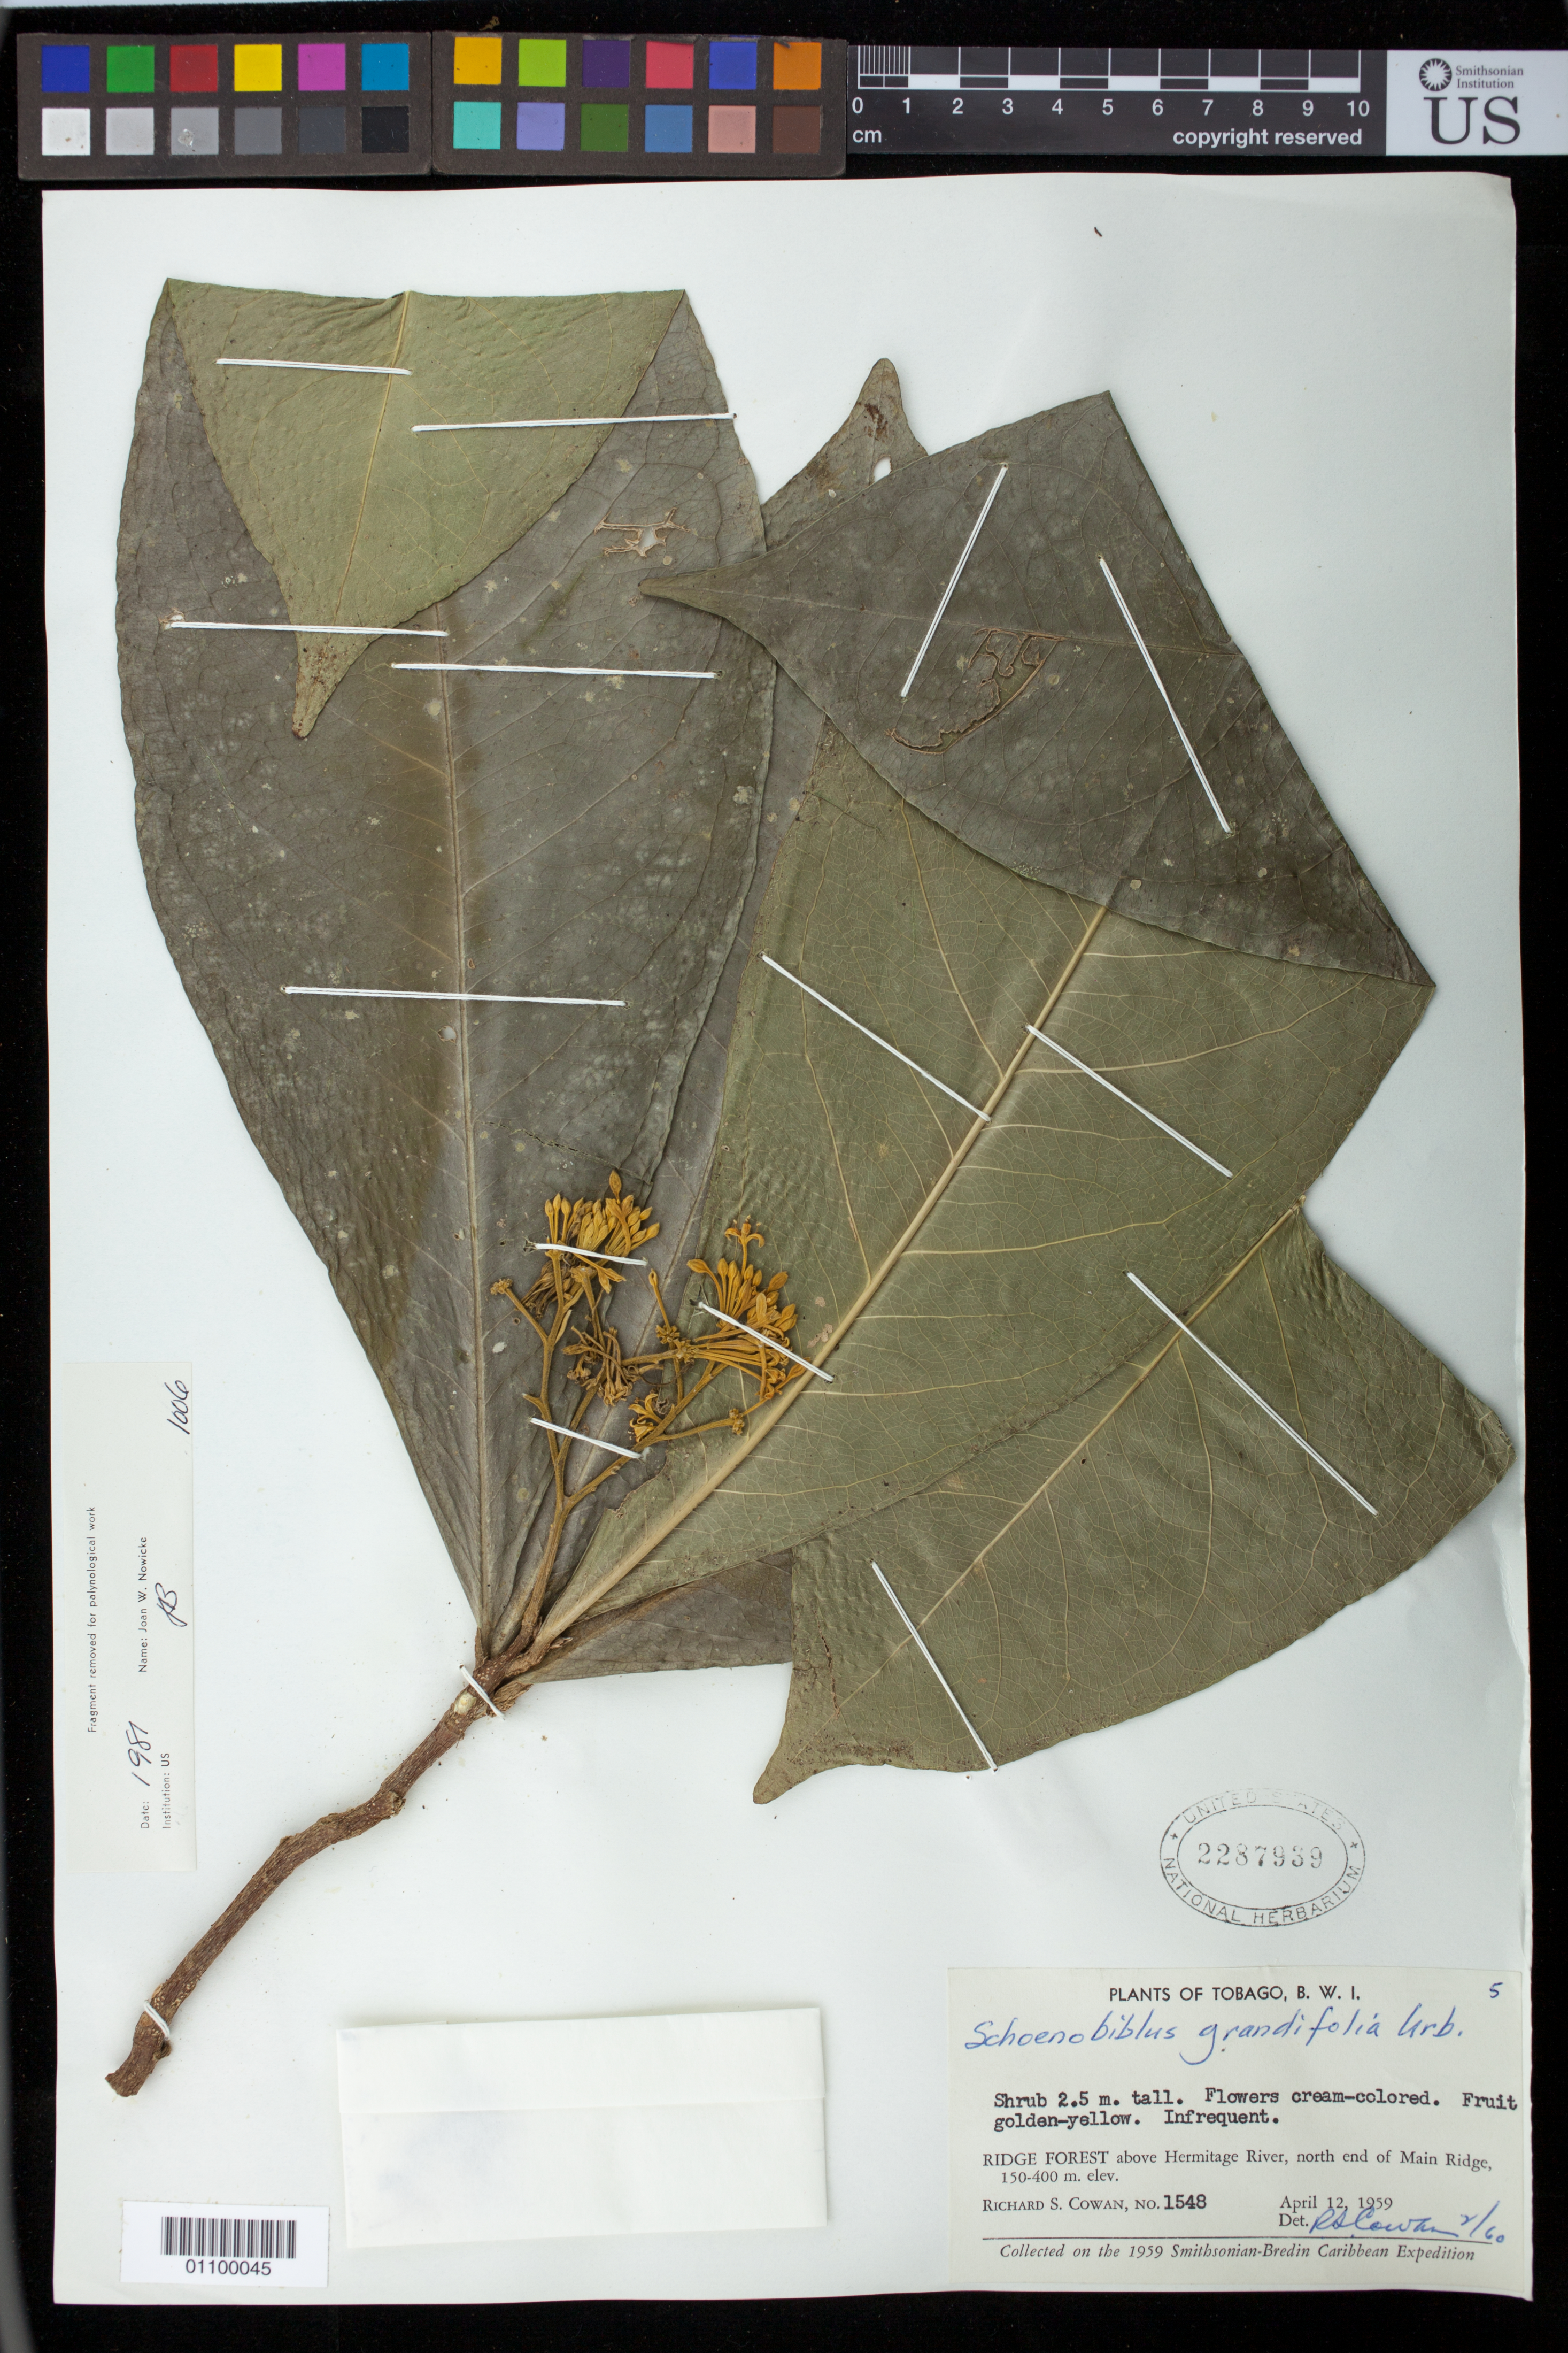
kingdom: Plantae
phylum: Tracheophyta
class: Magnoliopsida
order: Malvales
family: Thymelaeaceae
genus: Schoenobiblus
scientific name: Schoenobiblus grandifolia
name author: Urb.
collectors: R. S. Cowan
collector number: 1548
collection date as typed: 12 Apr 1959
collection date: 1959-04-12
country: Trinidad and Tobago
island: Tobago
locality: Hermitage River, north end of Main Ridge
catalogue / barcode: US 2287939